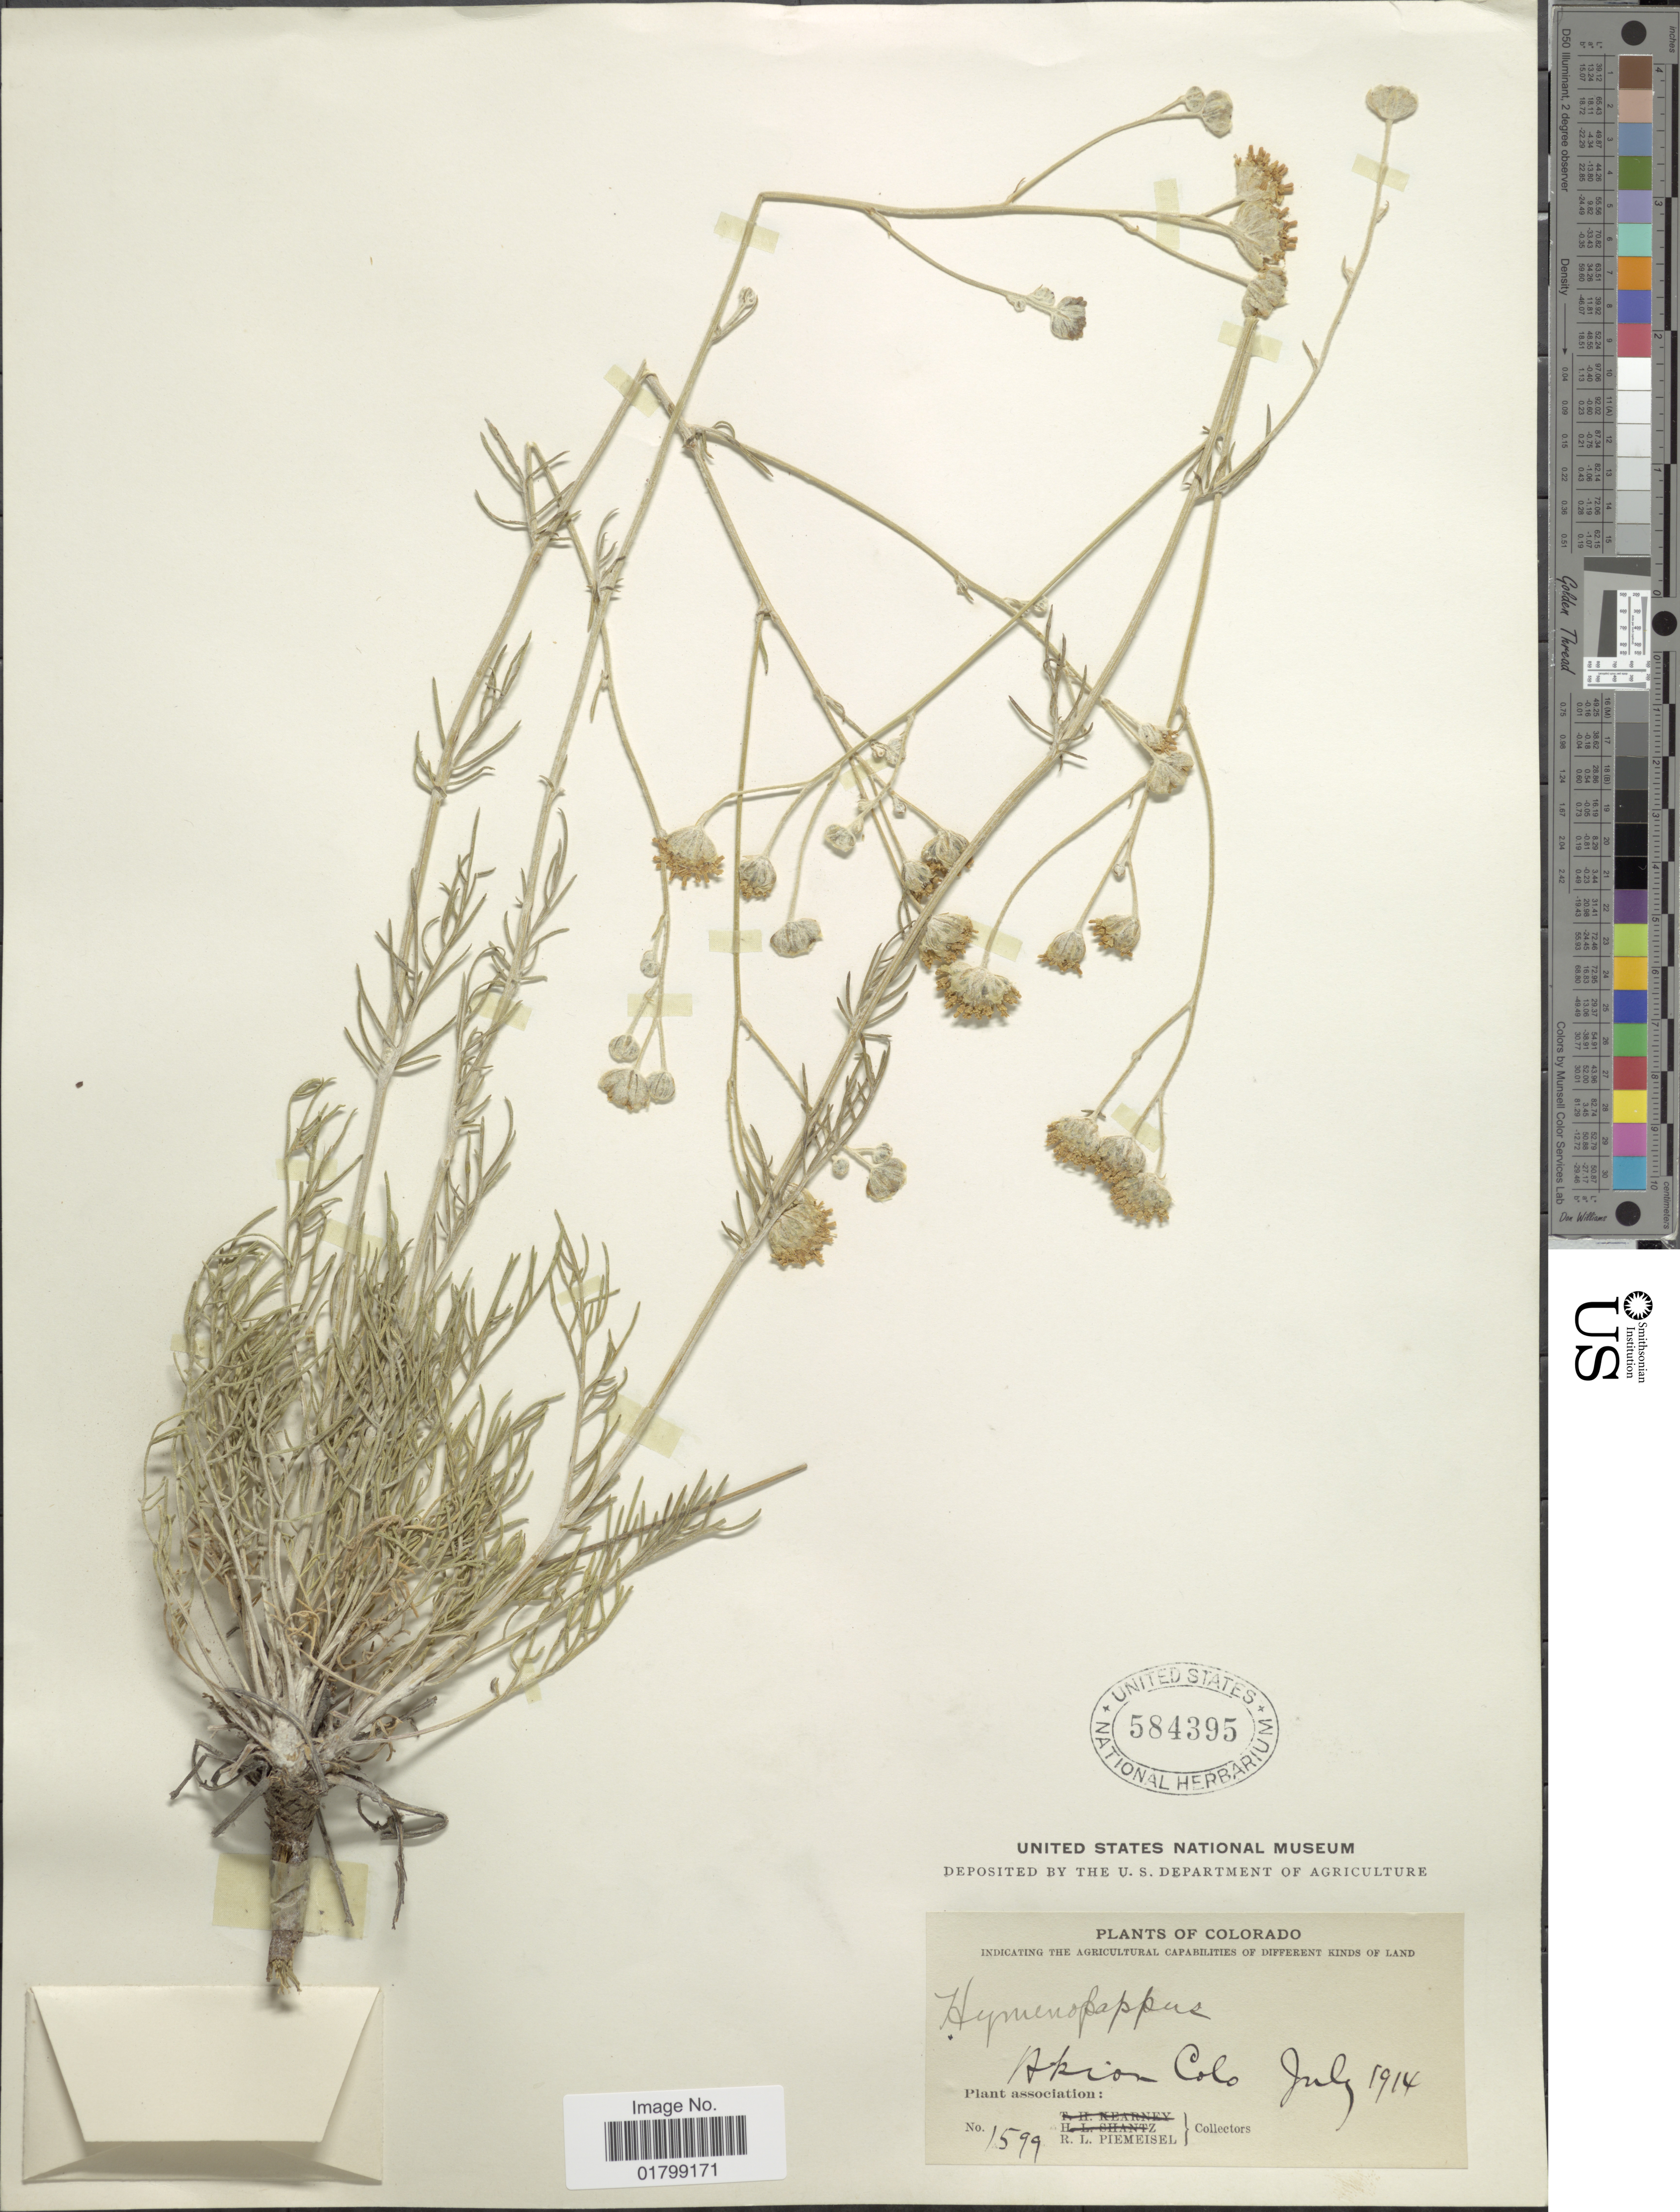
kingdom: Plantae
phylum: Tracheophyta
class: Magnoliopsida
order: Asterales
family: Asteraceae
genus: Hymenopappus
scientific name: Hymenopappus sp.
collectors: R. L. Piemeisel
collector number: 1599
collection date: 1914-07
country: United States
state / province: Colorado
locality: Akron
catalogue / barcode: US 584395